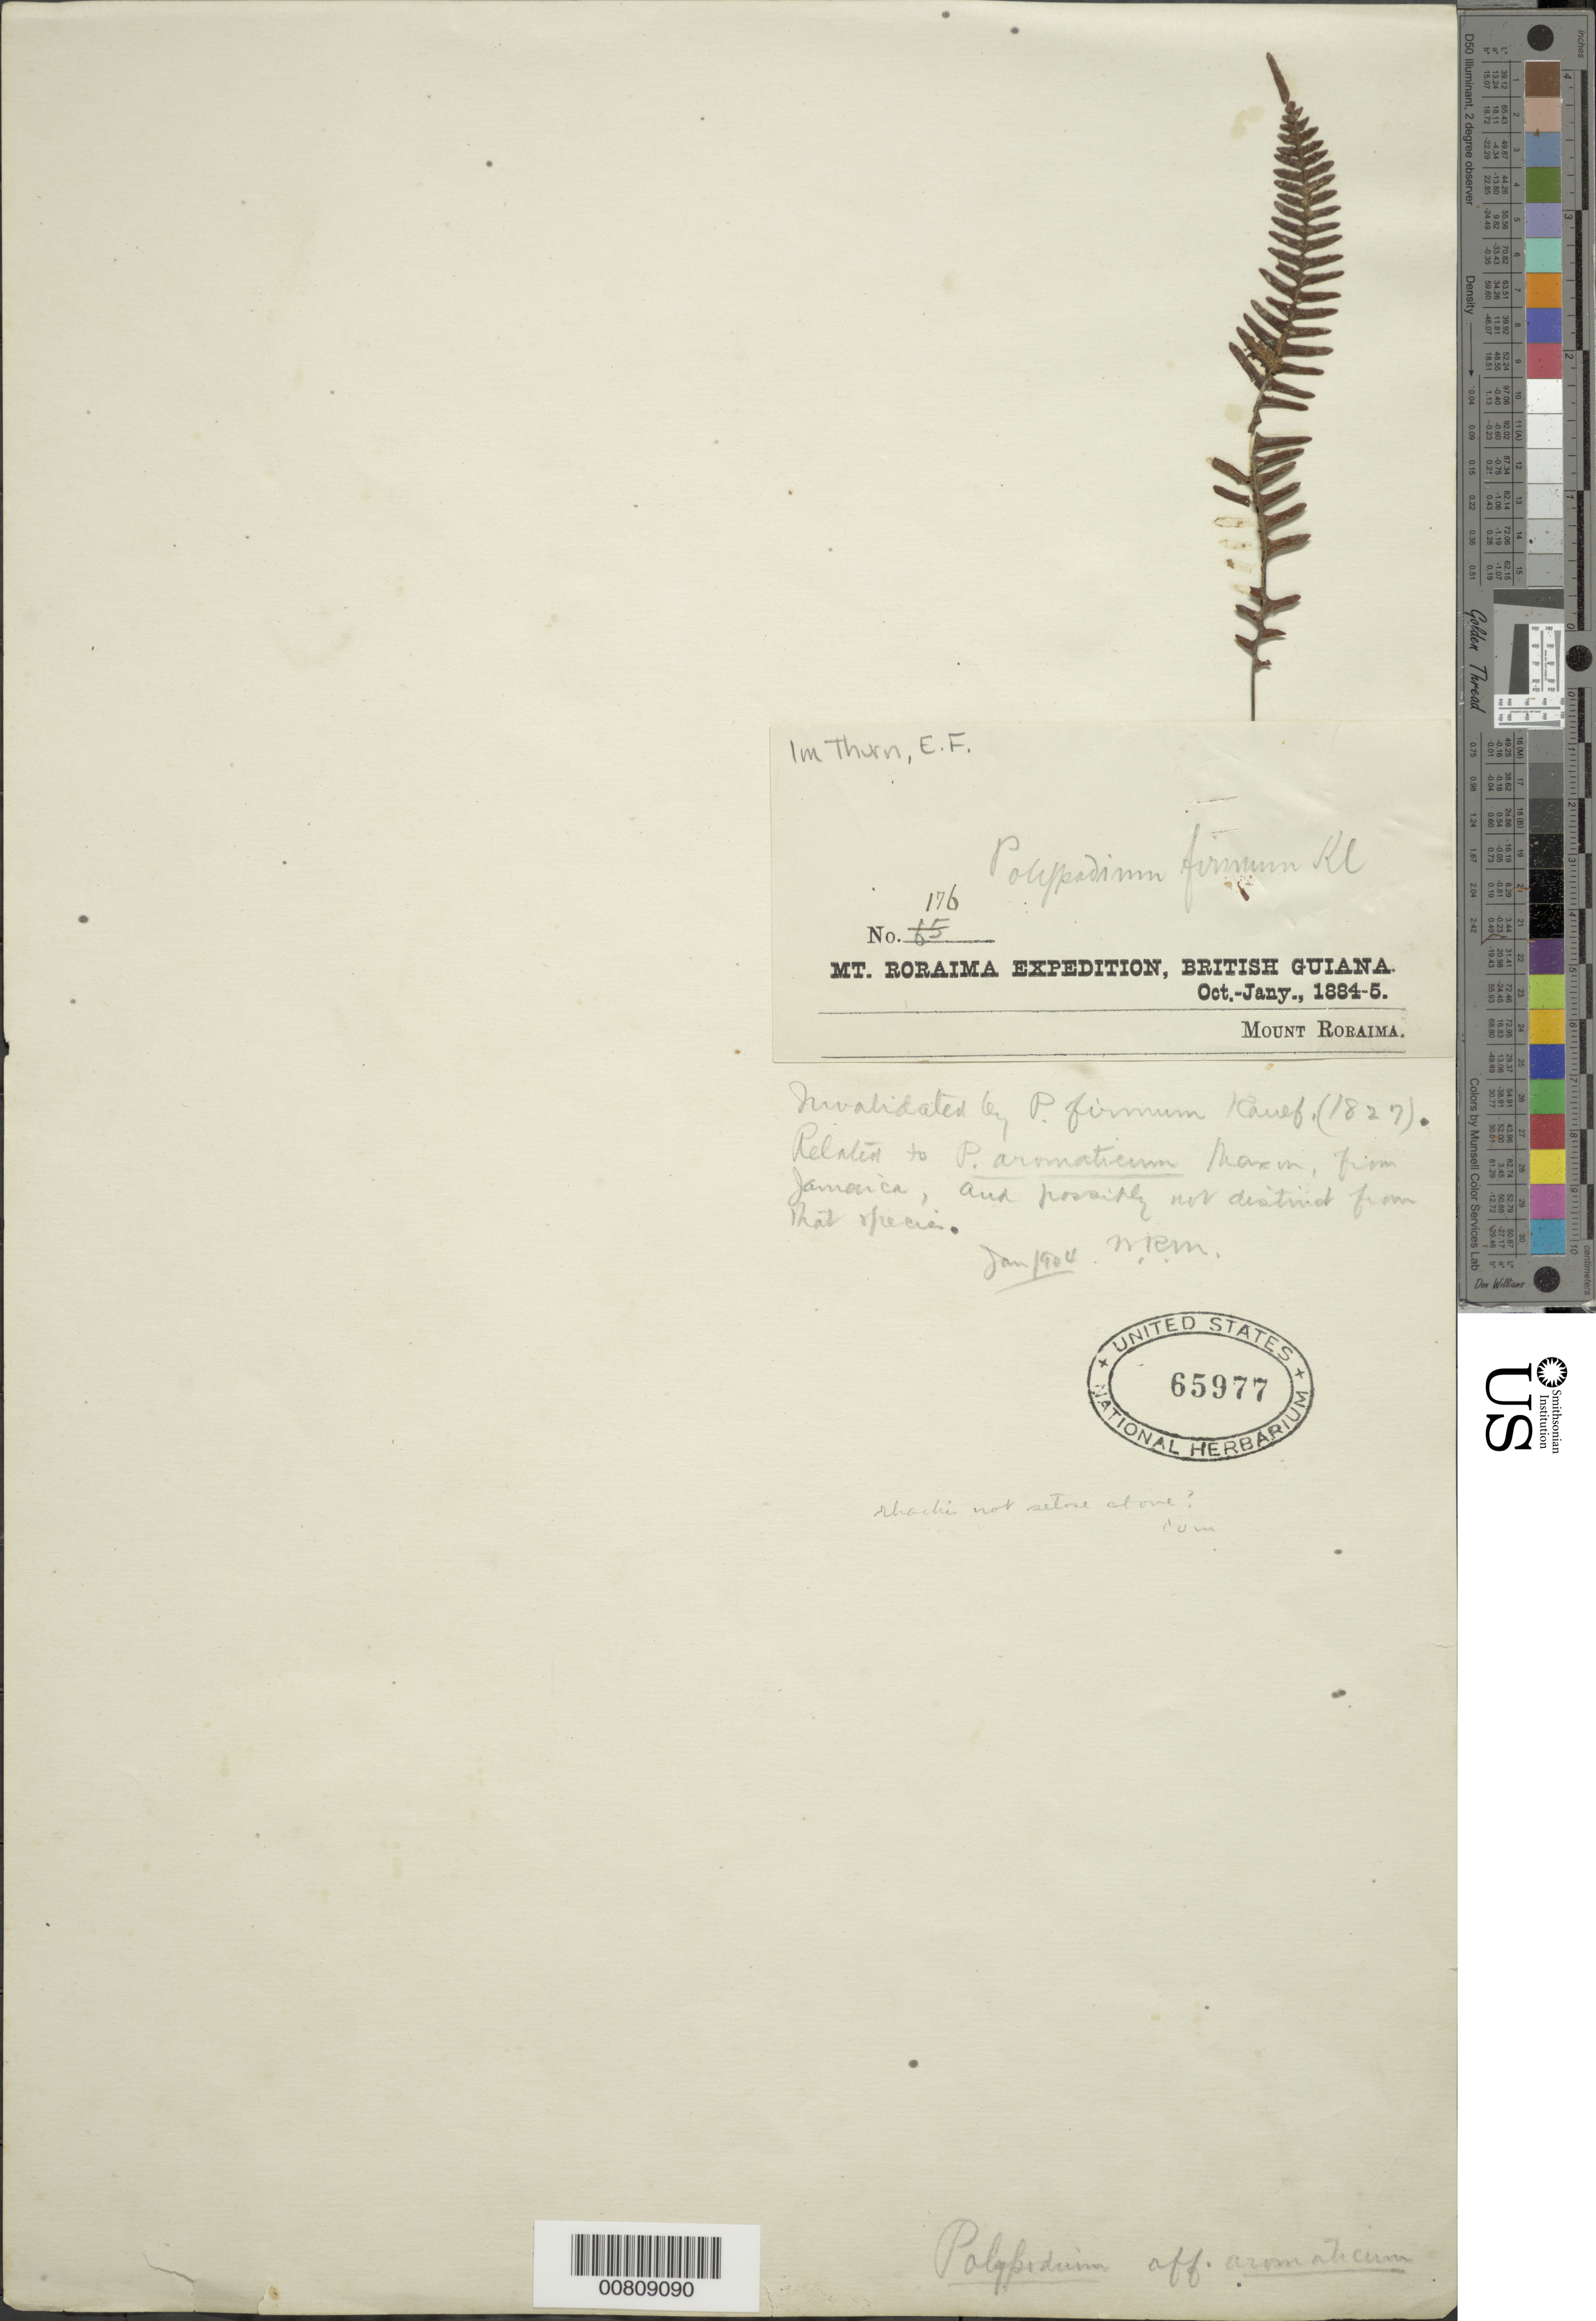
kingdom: Plantae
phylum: Tracheophyta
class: Polypodiopsida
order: Polypodiales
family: Polypodiaceae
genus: Melpomene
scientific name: Melpomene firma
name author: (J. Sm.) A.R. Sm. & R.C. Moran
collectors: E. F. im Thurn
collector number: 176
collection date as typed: October 1884 to January 1885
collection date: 1884-10/1885-01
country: Guyana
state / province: Cuyuni-Mazaruni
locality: Mt. Roraima, upper slope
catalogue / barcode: US 65977